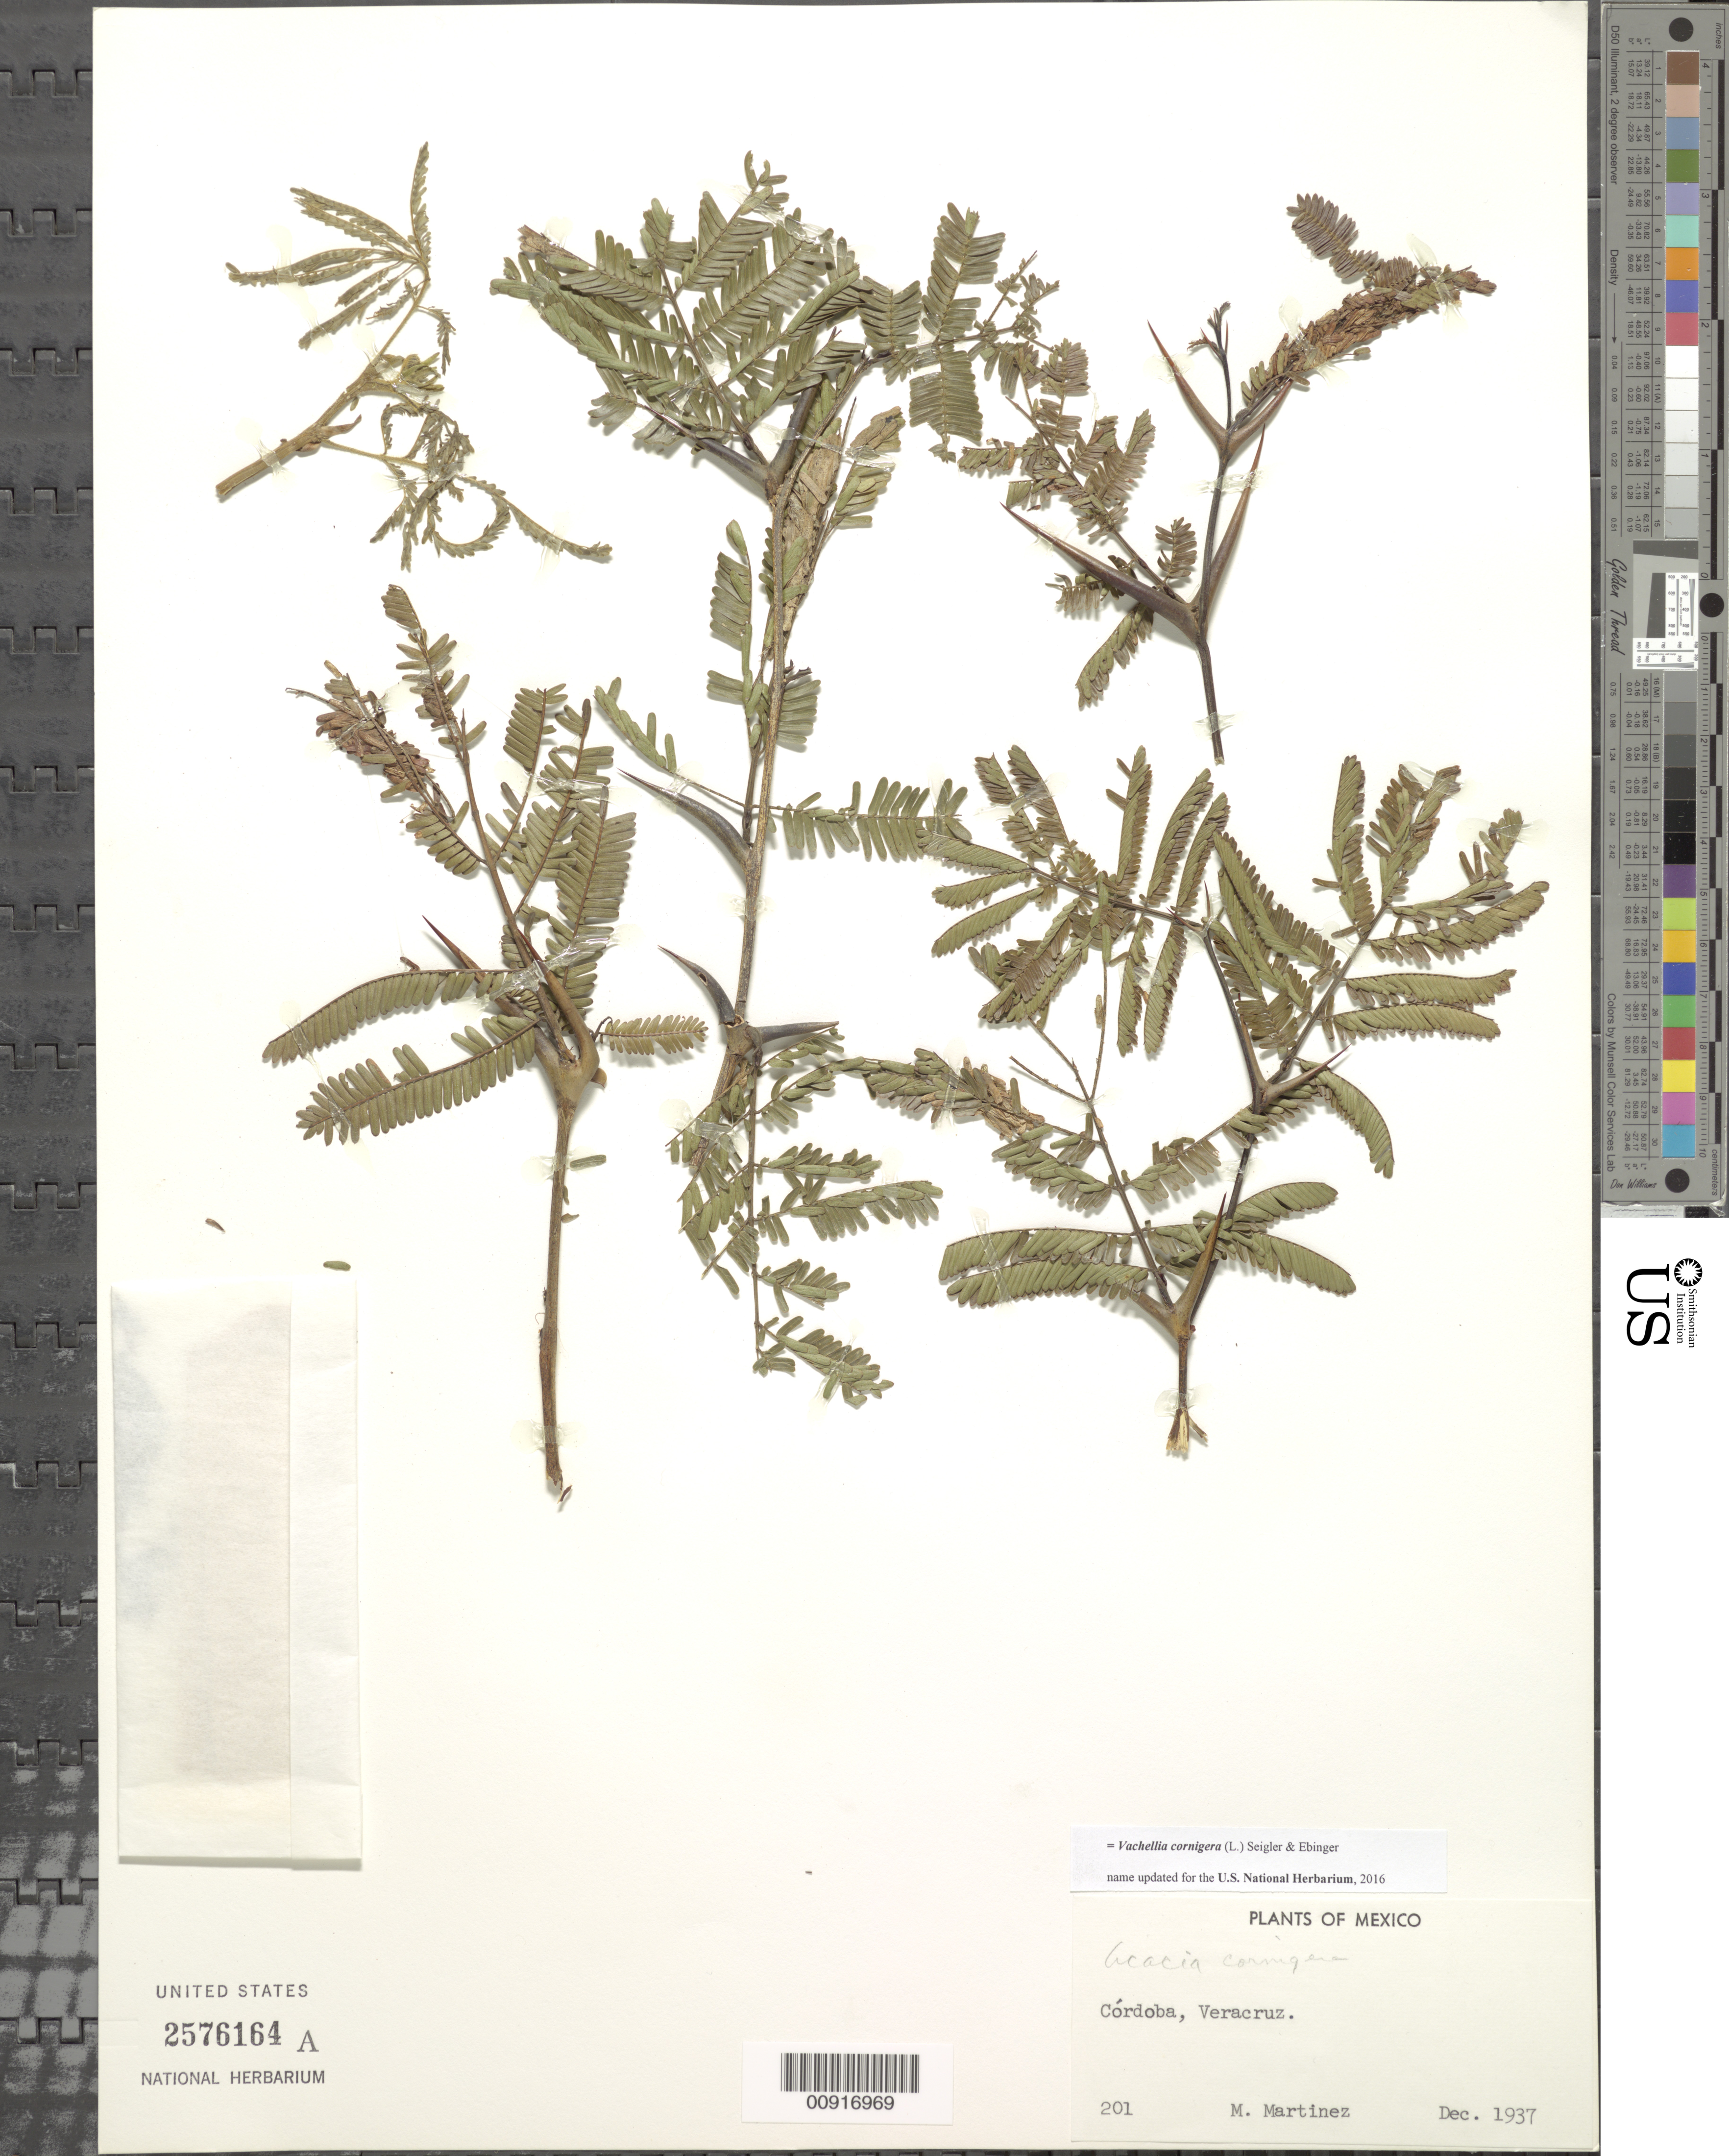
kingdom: Plantae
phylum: Tracheophyta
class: Magnoliopsida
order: Fabales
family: Fabaceae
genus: Vachellia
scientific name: Vachellia cornigera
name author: (L.) Seigler & Ebinger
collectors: M. Martinez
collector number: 201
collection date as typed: Dec 1937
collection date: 1937-12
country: Mexico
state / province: Veracruz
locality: Córdoba, Veracruz.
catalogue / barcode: US 2576164A